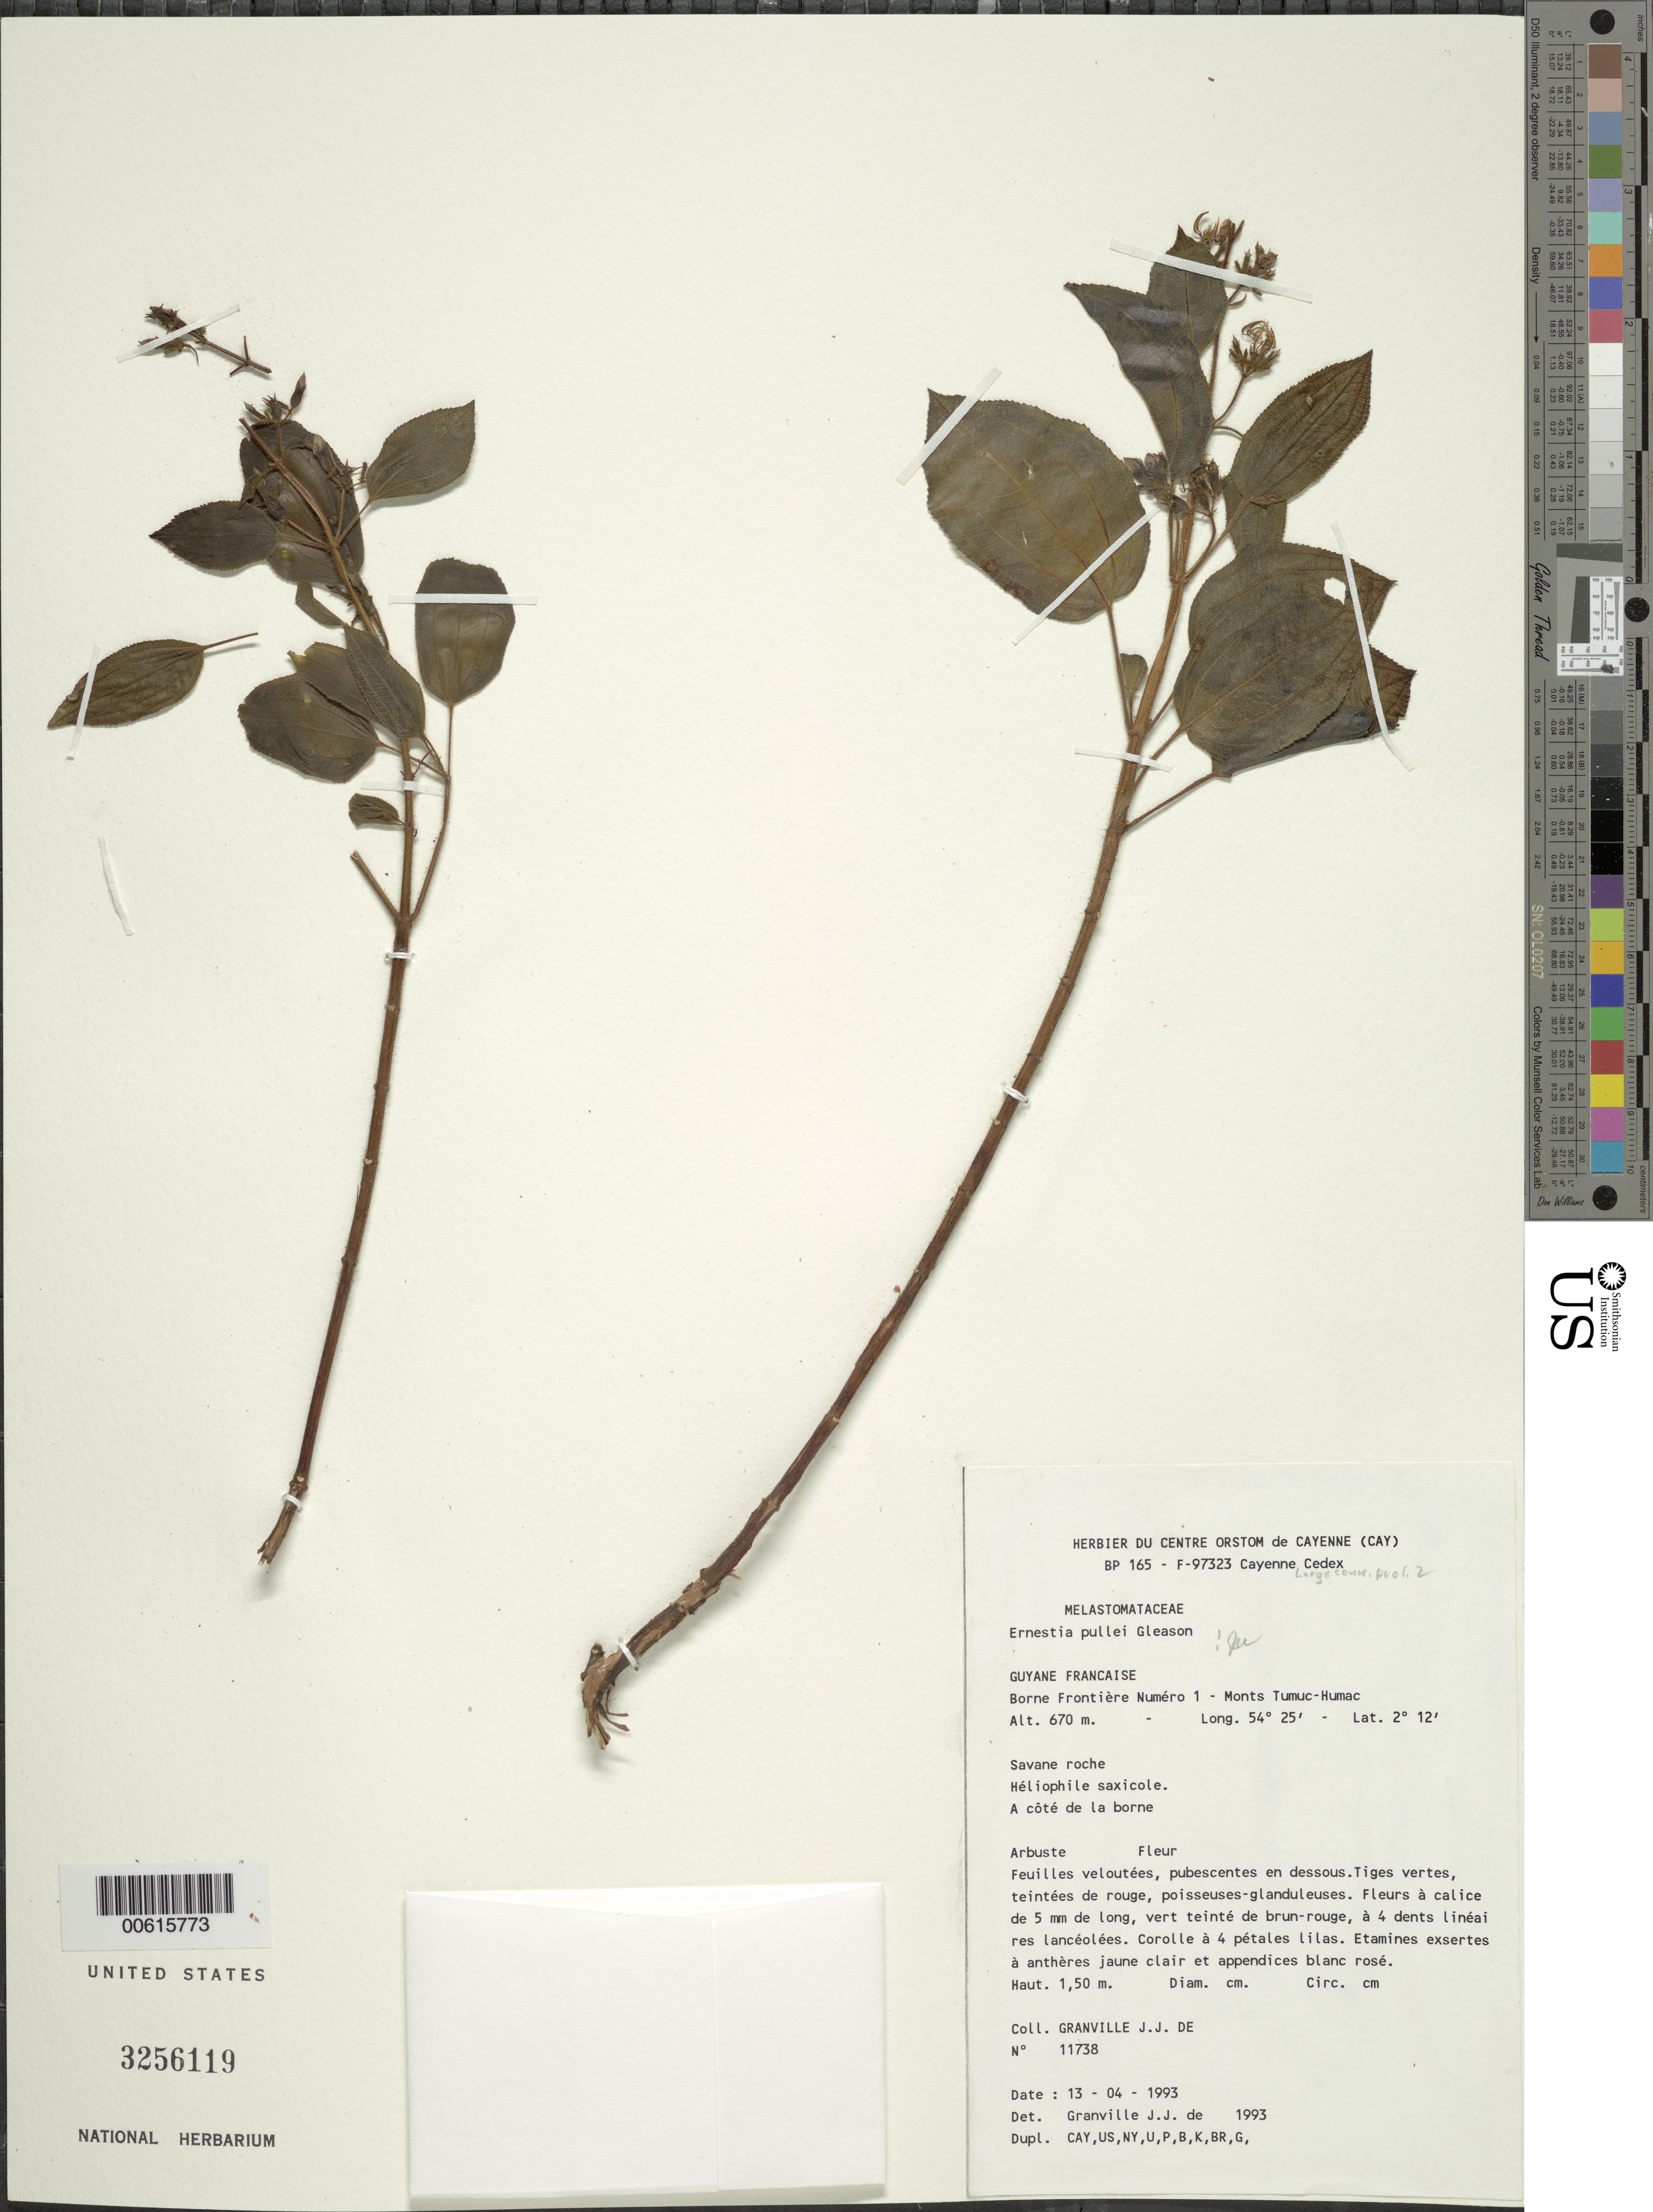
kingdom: Plantae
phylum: Tracheophyta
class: Magnoliopsida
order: Myrtales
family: Melastomataceae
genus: Ernestia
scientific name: Ernestia pullei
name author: Gleason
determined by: Wurdack, John J., (US), US (UNITED STATES)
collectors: J.-J. de Granville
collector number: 11738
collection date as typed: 13-Apr-93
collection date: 1993-04-13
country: French Guiana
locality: Monts Tumuc-Humuc, Borne Frontière numéro 1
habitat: Savane roche. Heliophile saxicole. Acote de la borne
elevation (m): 670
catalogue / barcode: US 3256119